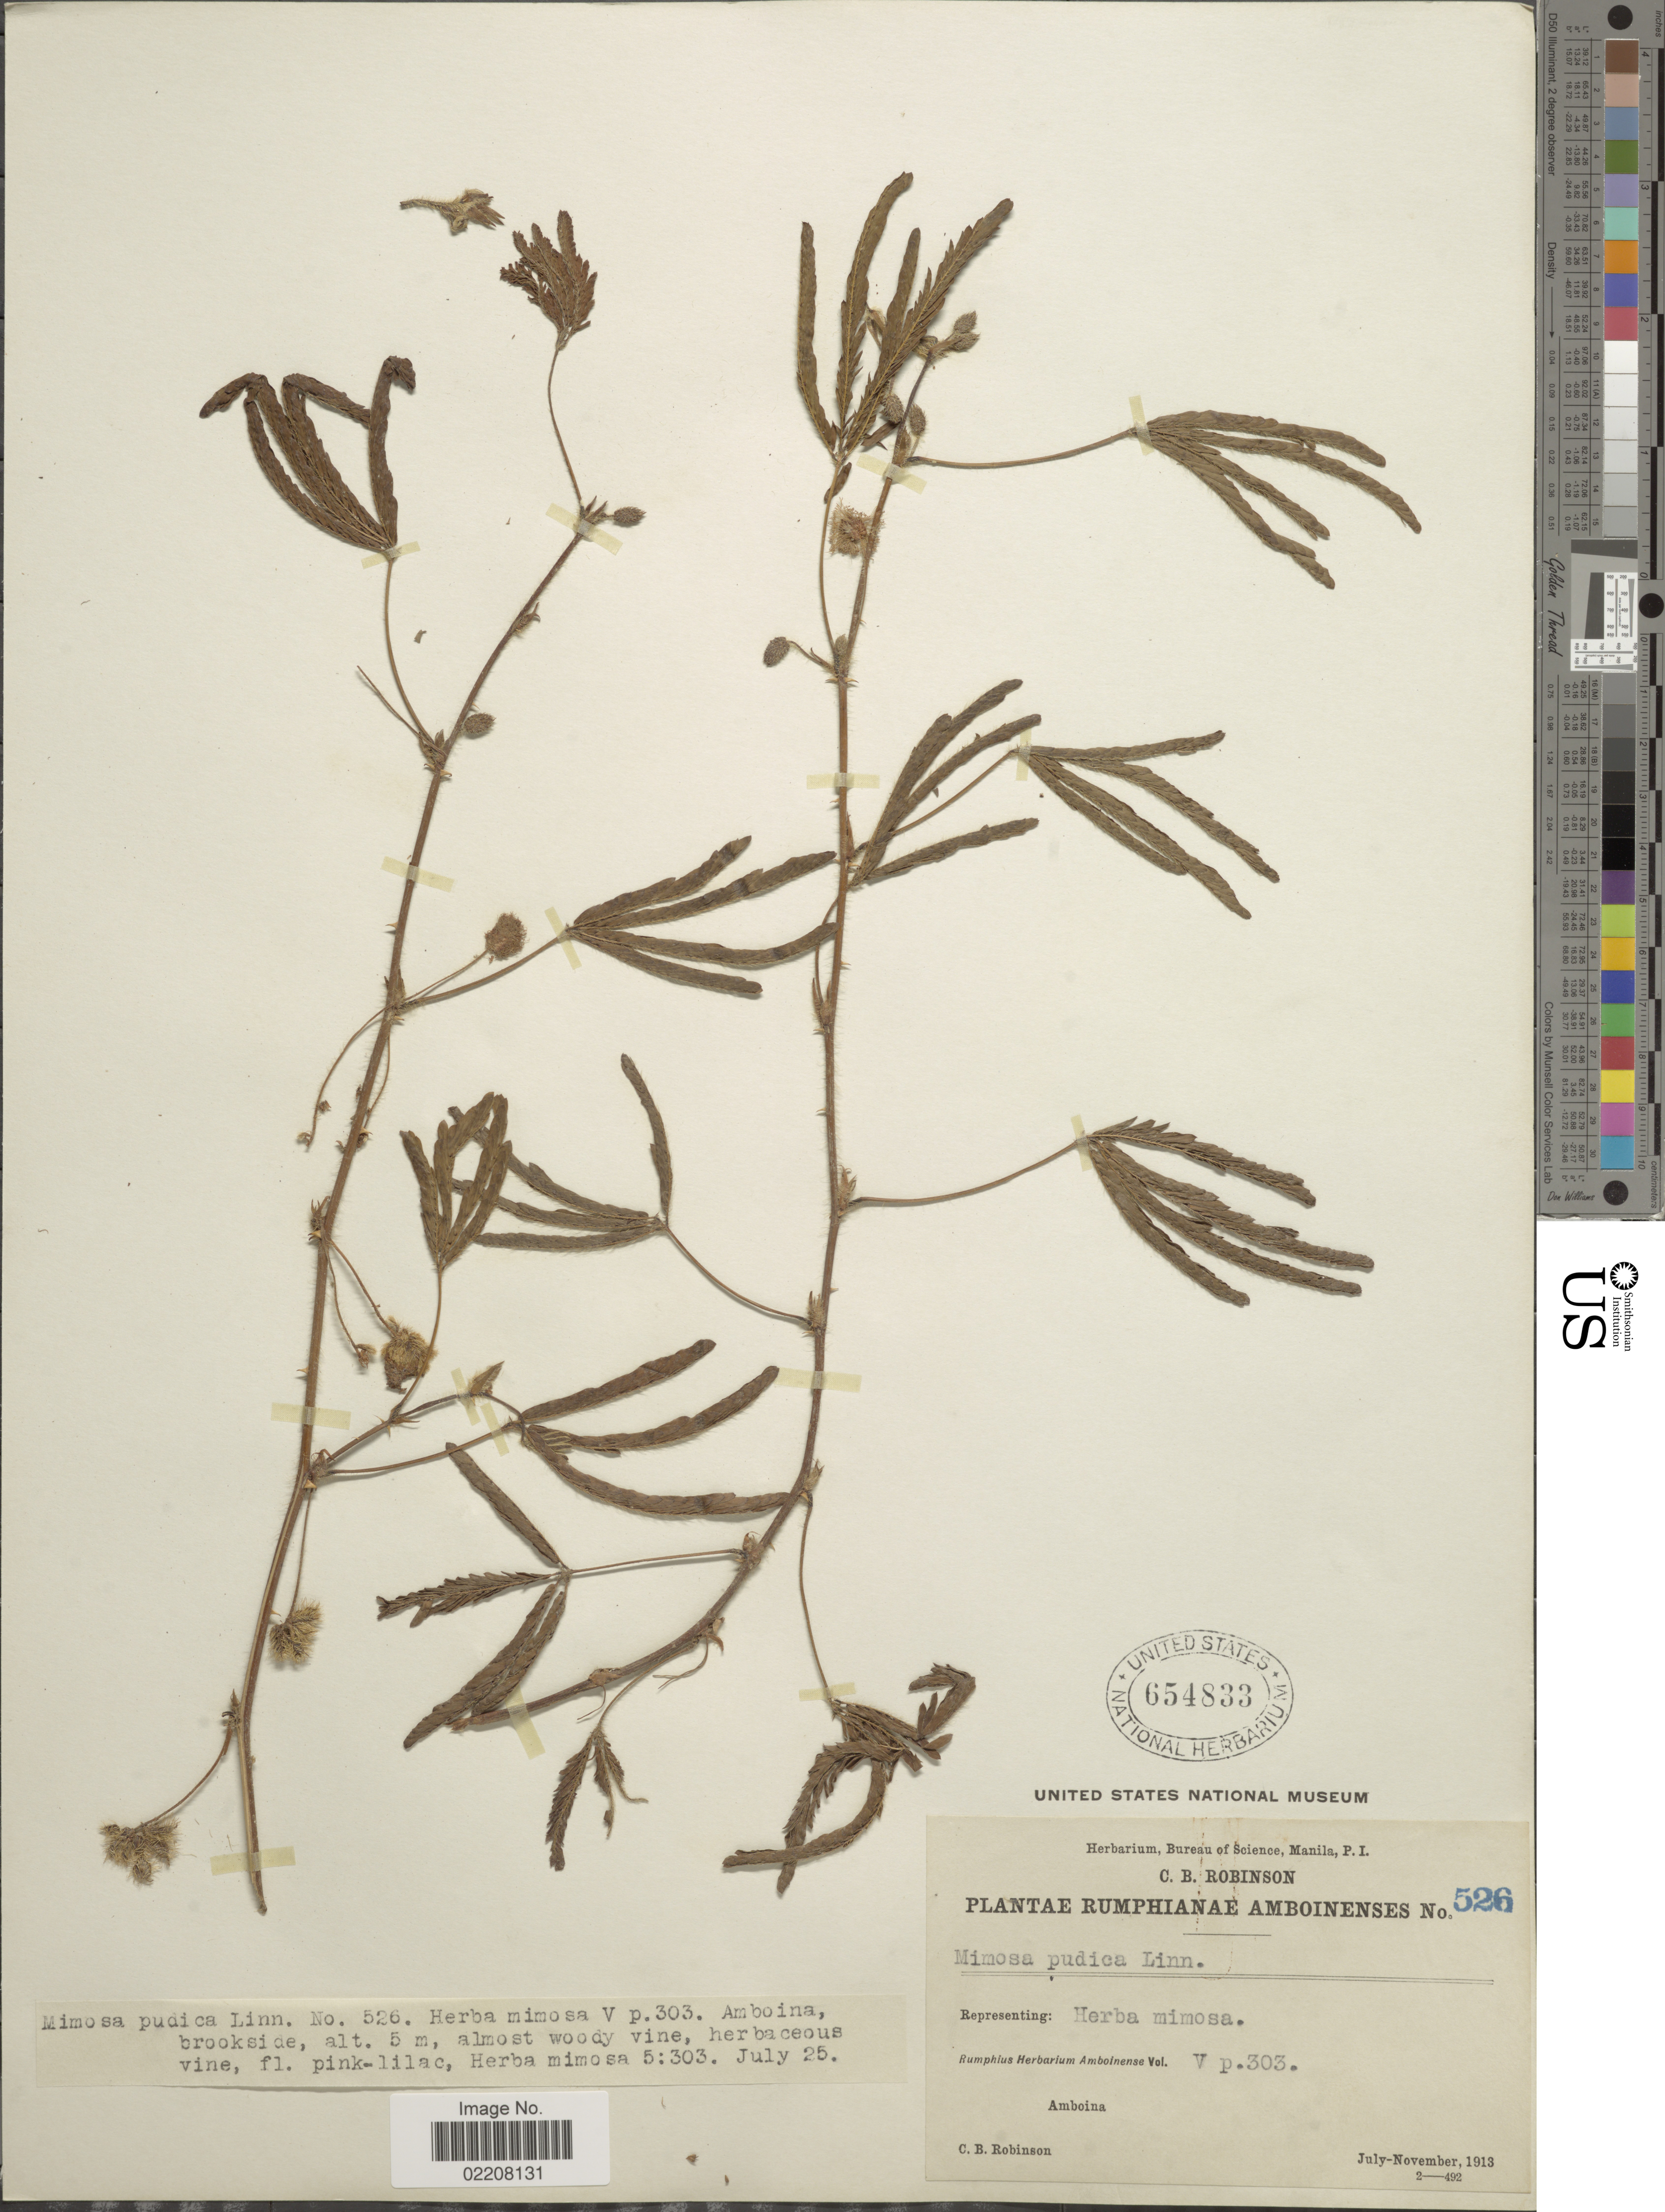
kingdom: Plantae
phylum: Tracheophyta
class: Magnoliopsida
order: Fabales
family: Fabaceae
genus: Mimosa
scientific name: Mimosa pudica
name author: L.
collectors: C. Robinson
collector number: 526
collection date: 1913-07-25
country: Indonesia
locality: Amboina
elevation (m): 5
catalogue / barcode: US 654833